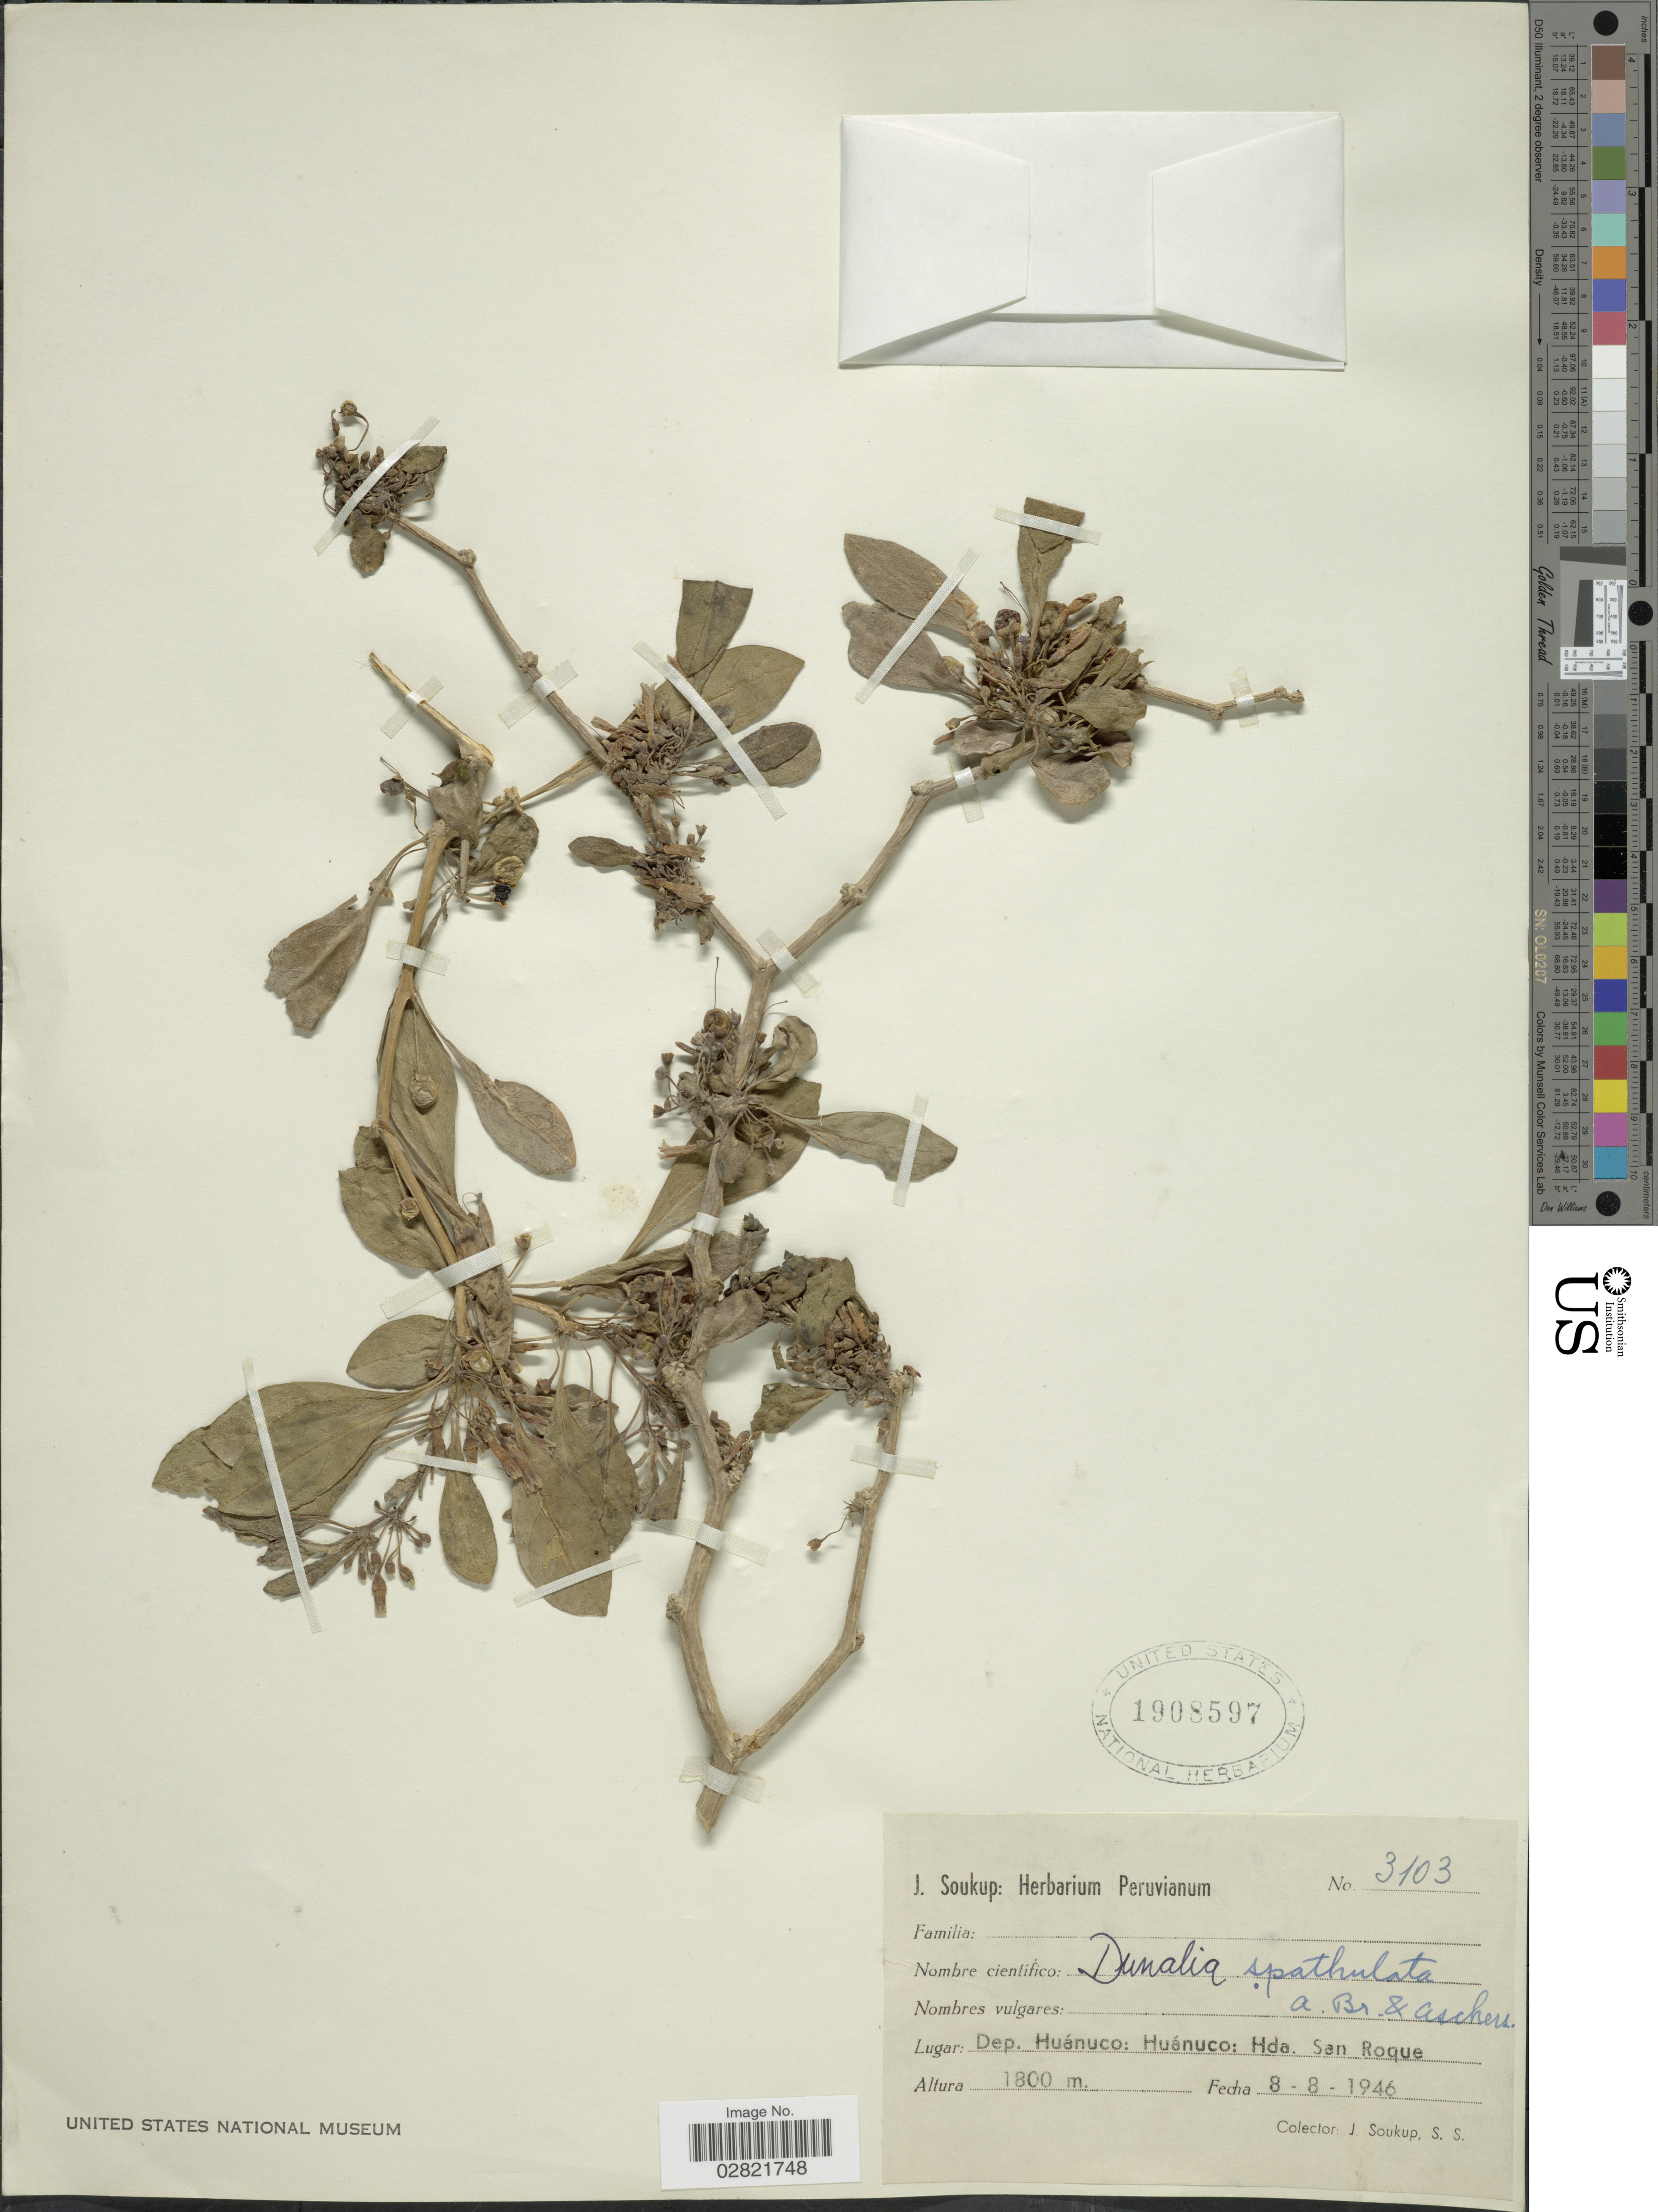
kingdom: Plantae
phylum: Tracheophyta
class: Magnoliopsida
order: Solanales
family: Solanaceae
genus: Acnistus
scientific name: Acnistus spathulata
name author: (Ruiz & Pav.) G. Don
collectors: J. Soukup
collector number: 3103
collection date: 1946-08-08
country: Peru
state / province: Huánuco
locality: Dep. Huánuco: Huánuco: Hda. San Roque.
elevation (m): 1800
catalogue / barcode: US 1908597